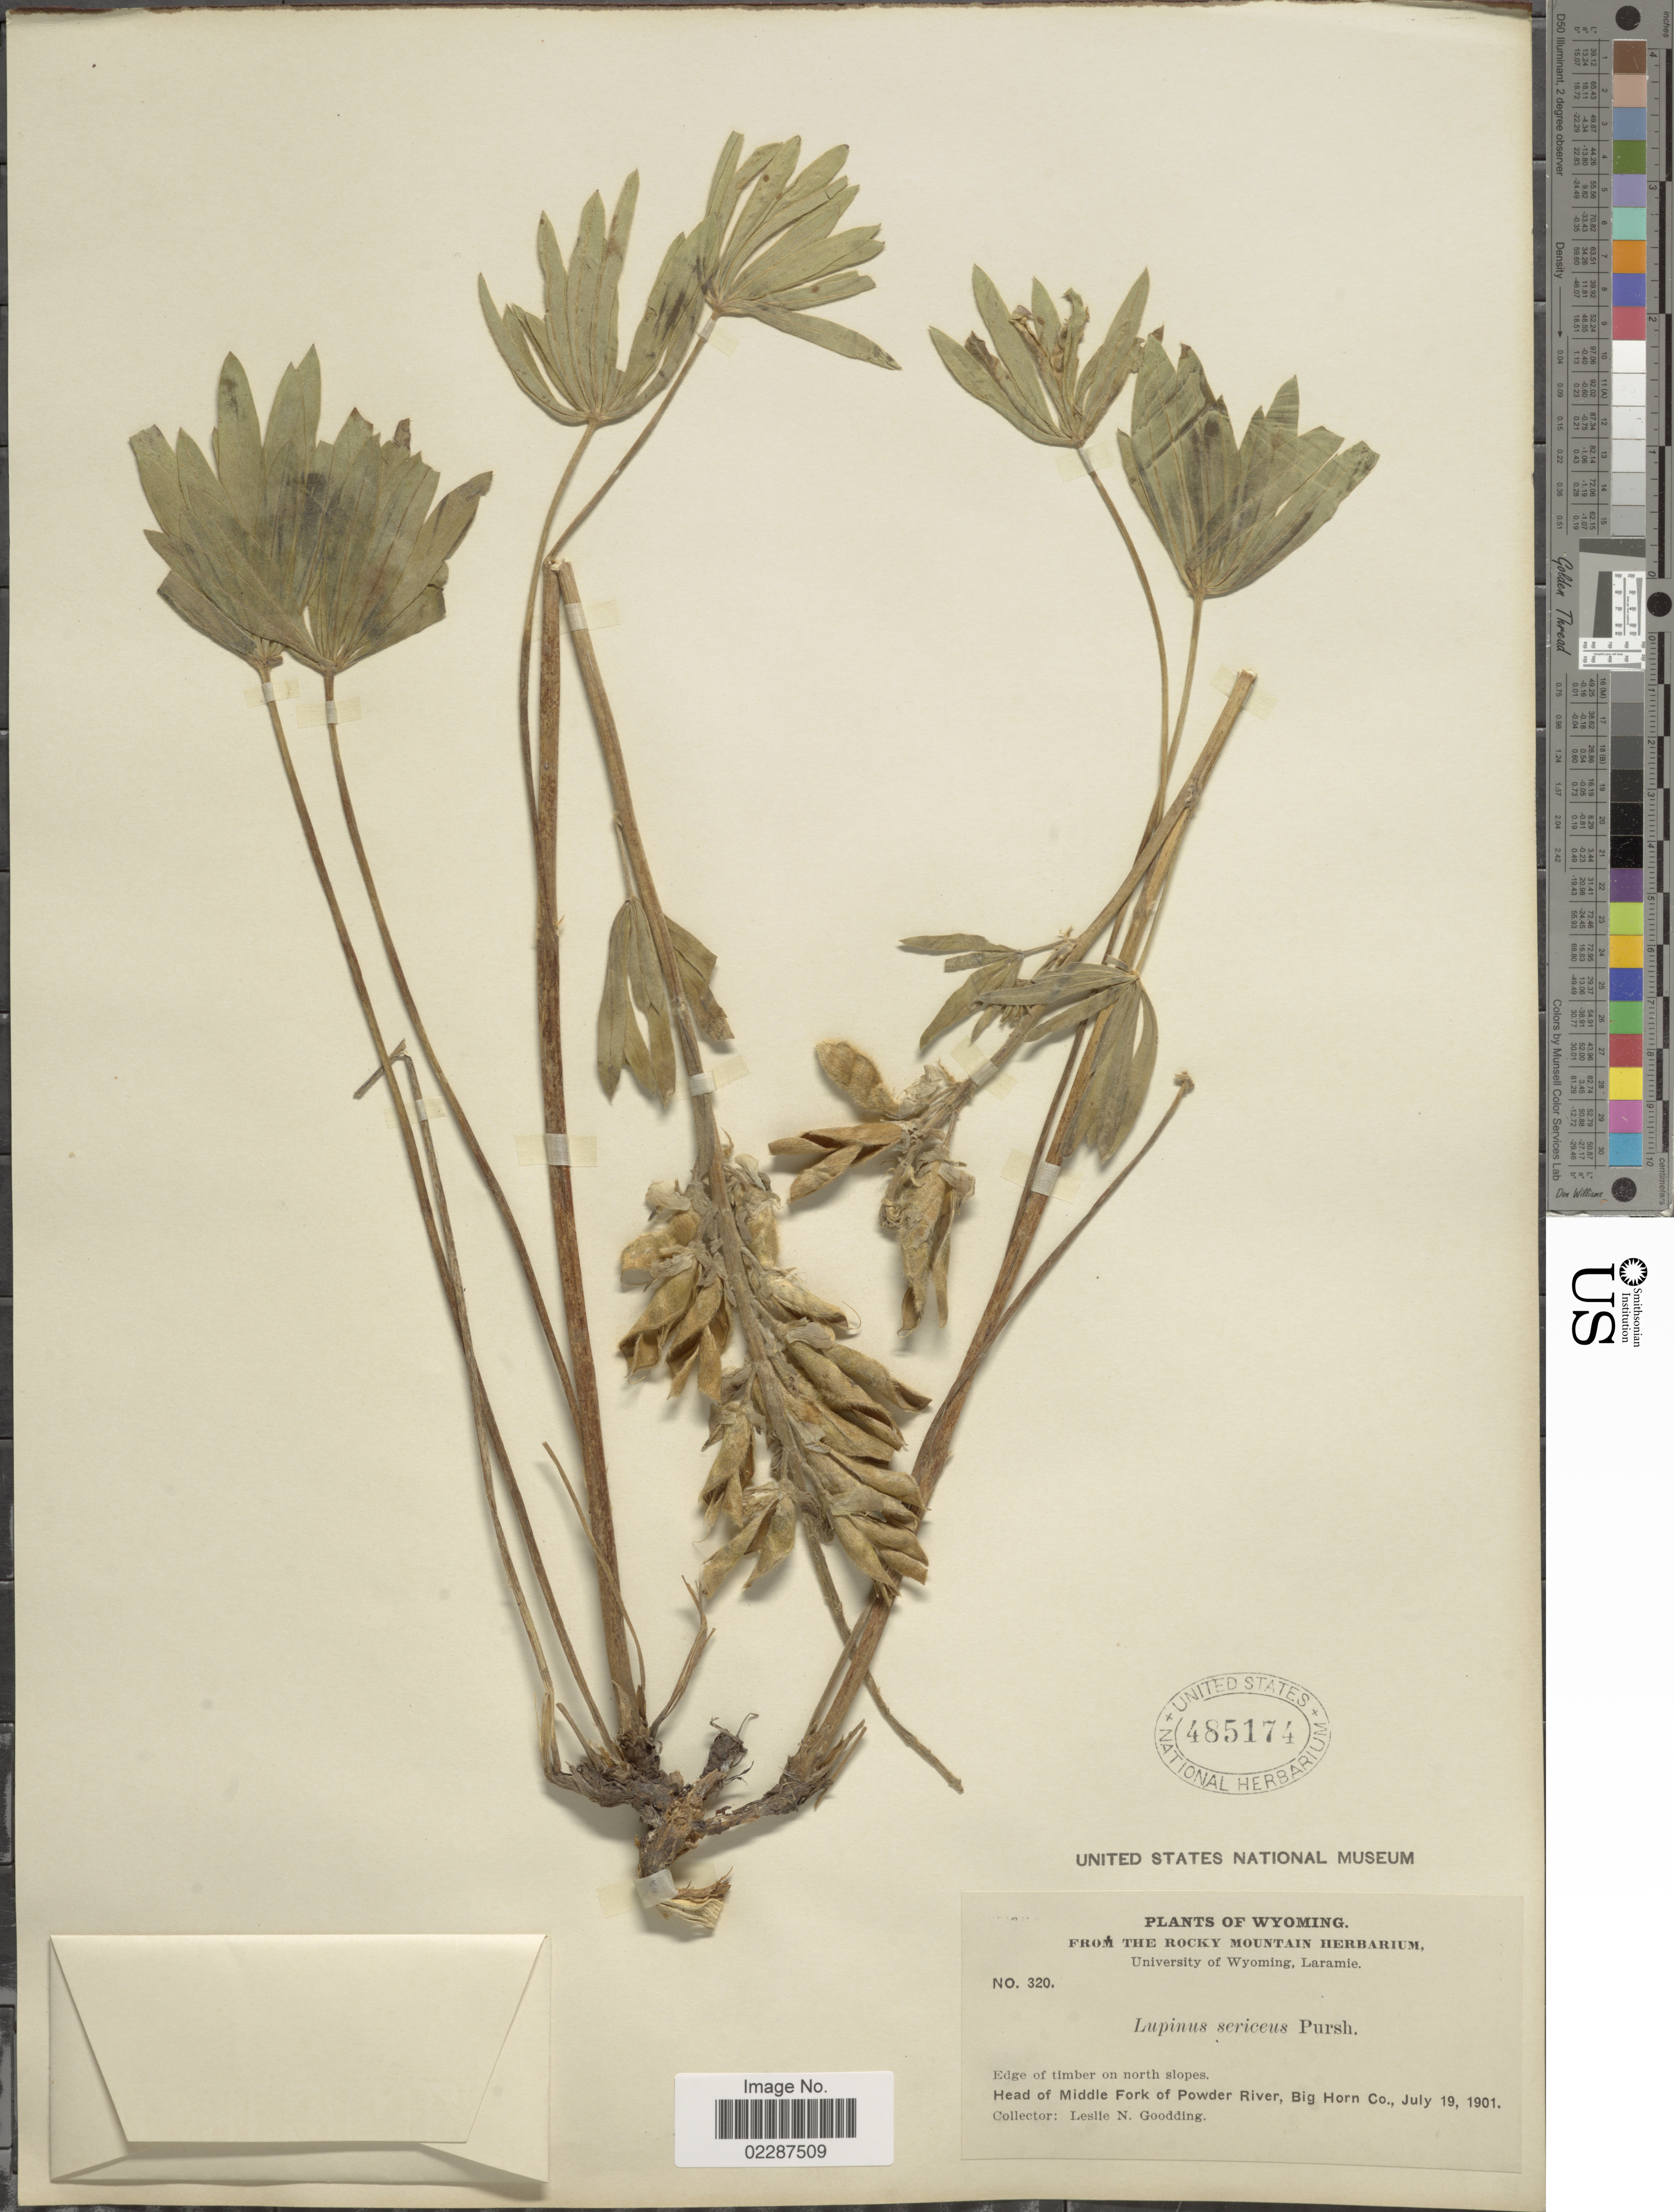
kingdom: Plantae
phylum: Tracheophyta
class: Magnoliopsida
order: Fabales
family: Fabaceae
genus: Lupinus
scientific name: Lupinus sericeus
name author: Pursh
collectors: L. N. Goodding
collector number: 320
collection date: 1901-07-19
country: United States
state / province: Wyoming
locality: Edge of timber on north slopes. Head of Middle Fork of Powder River, Big Horn Co.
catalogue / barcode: US 485174